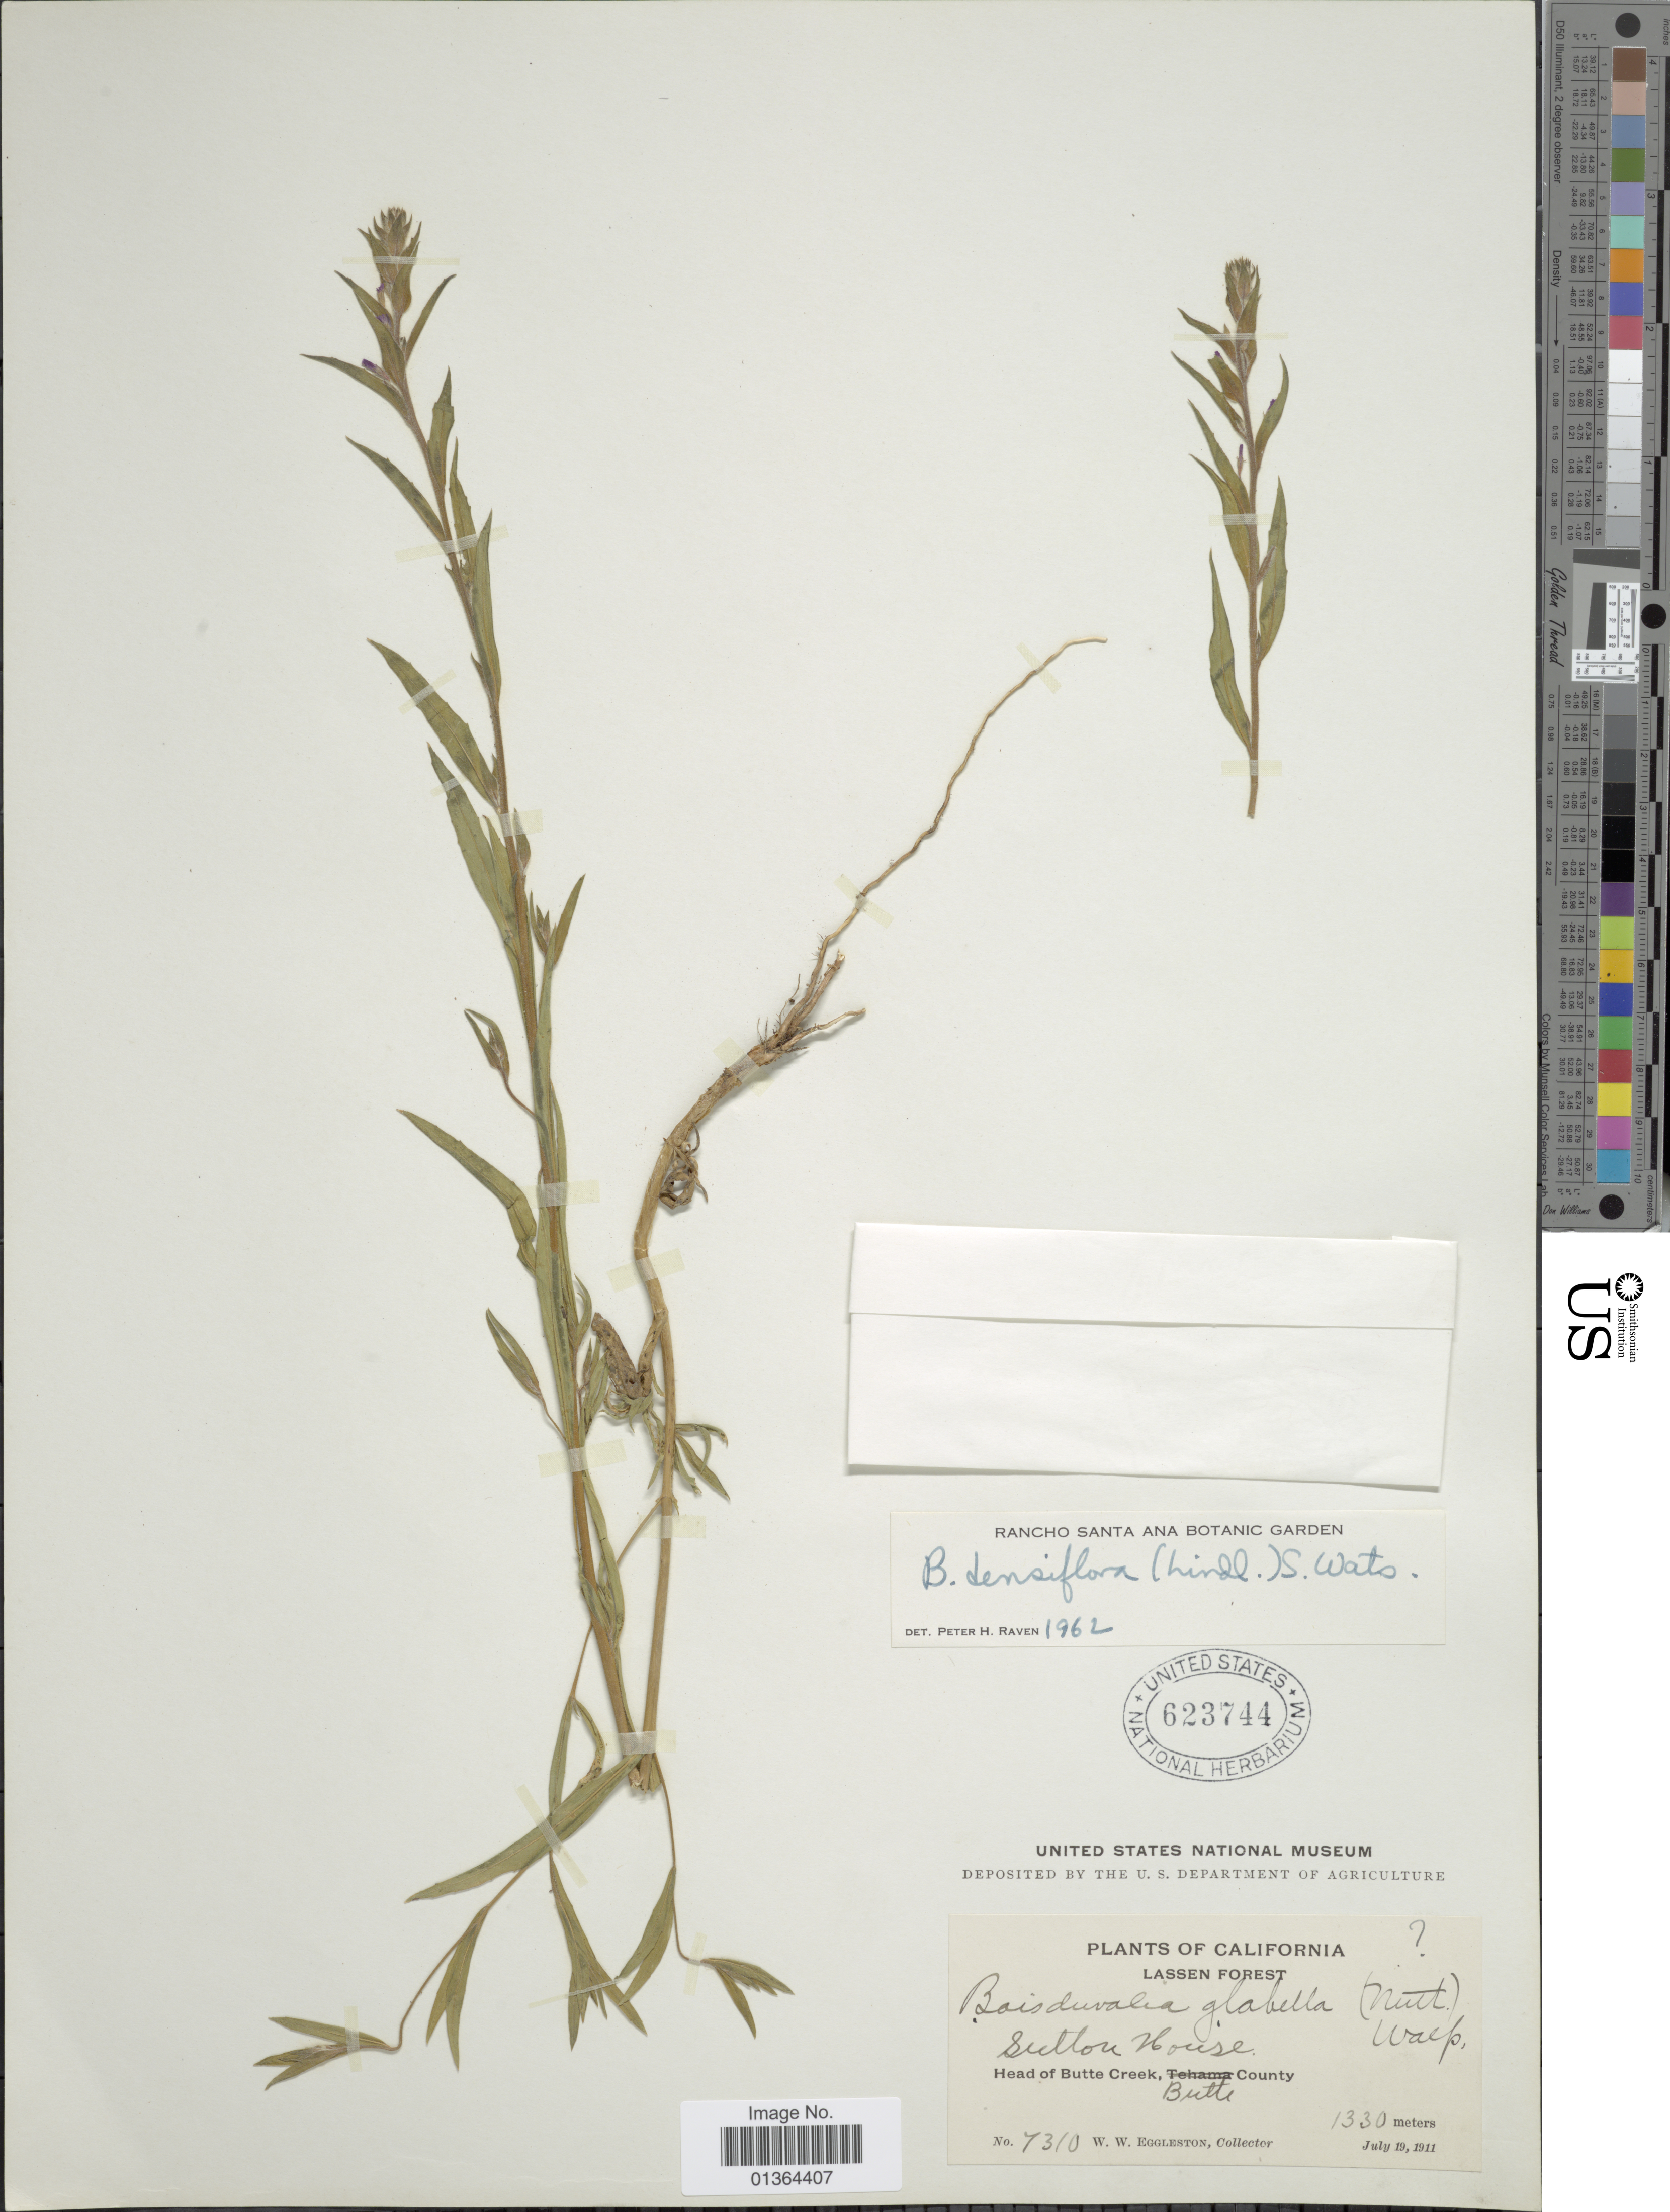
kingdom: Plantae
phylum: Tracheophyta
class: Magnoliopsida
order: Myrtales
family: Onagraceae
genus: Epilobium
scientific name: Epilobium densiflorum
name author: (Lindl.) Hoch & P.H. Raven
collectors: W. W. Eggleston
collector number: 7310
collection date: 1911-07-19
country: United States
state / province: California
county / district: Butte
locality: Lassen Forest, Head of Butte Creek, Butte County, Sutte County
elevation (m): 1330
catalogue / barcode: US 623744